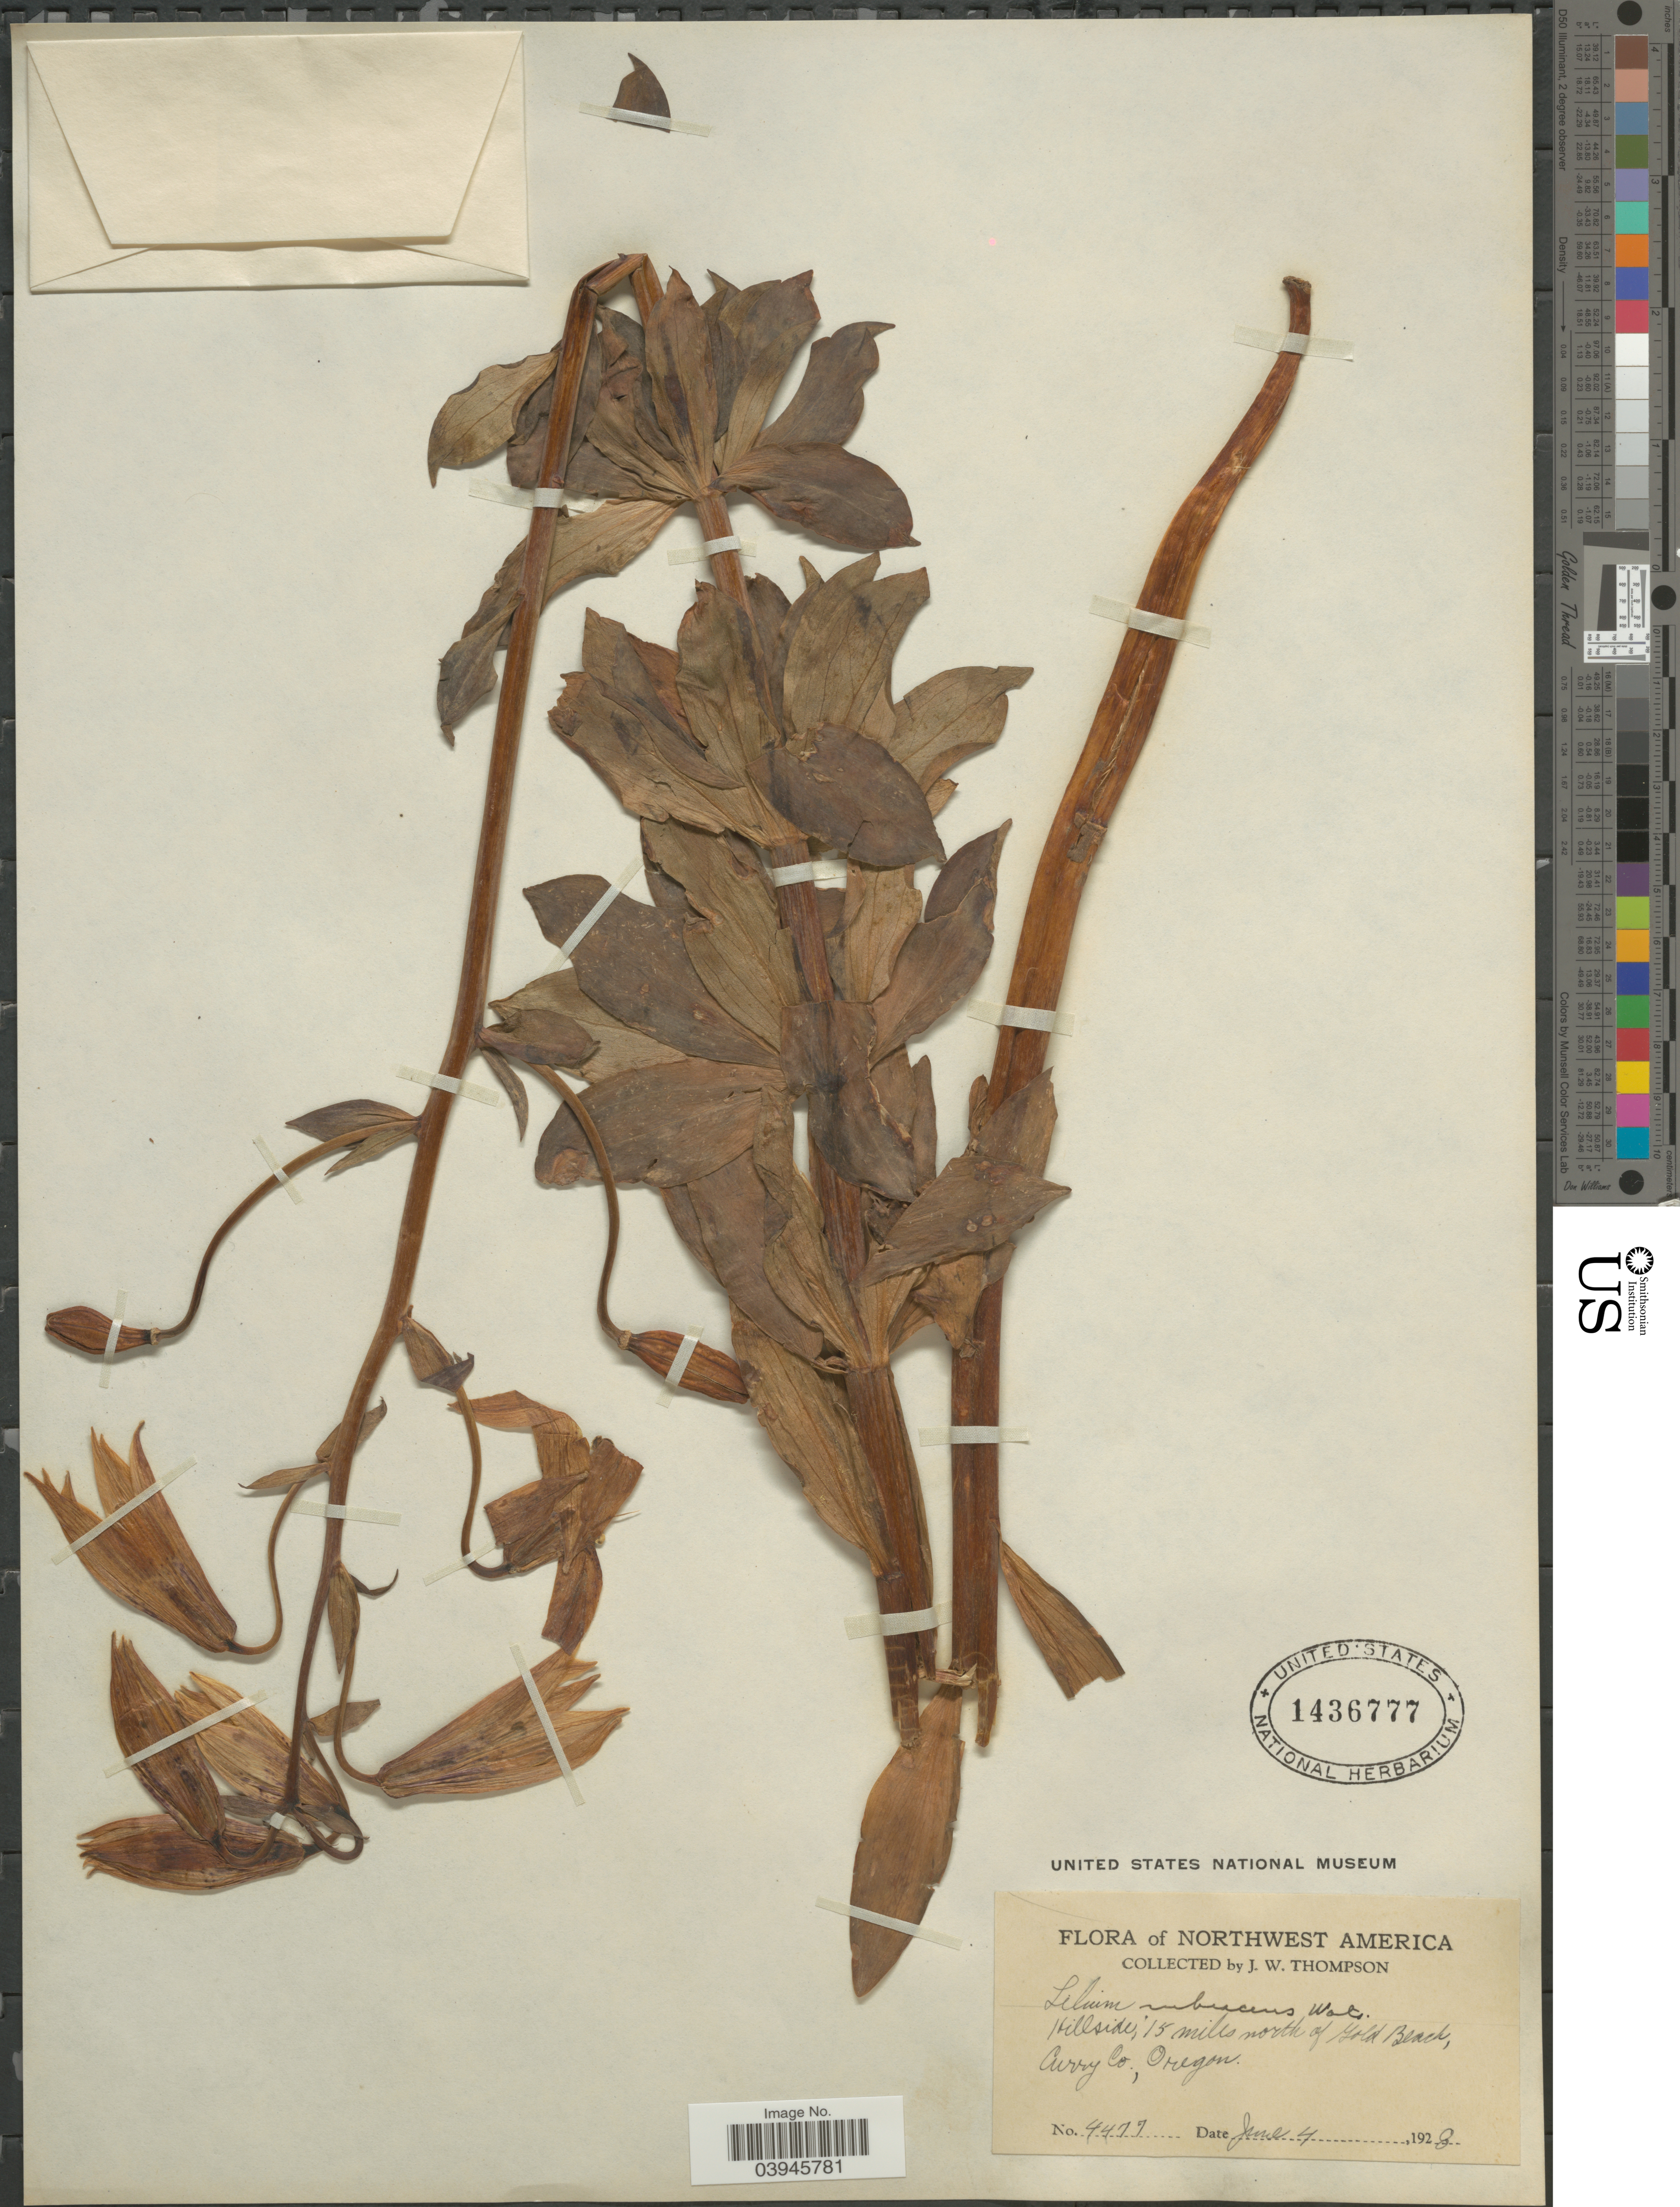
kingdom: Plantae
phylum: Tracheophyta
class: Liliopsida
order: Liliales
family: Liliaceae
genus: Lilium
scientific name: Lilium columbianum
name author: Leichtlin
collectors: J. Thompson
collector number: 4477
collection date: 1928-06-04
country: United States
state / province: Oregon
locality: Northwest America. Hillside, 15 miles north of Gold Beach, Avery Co.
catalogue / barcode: US 1436777